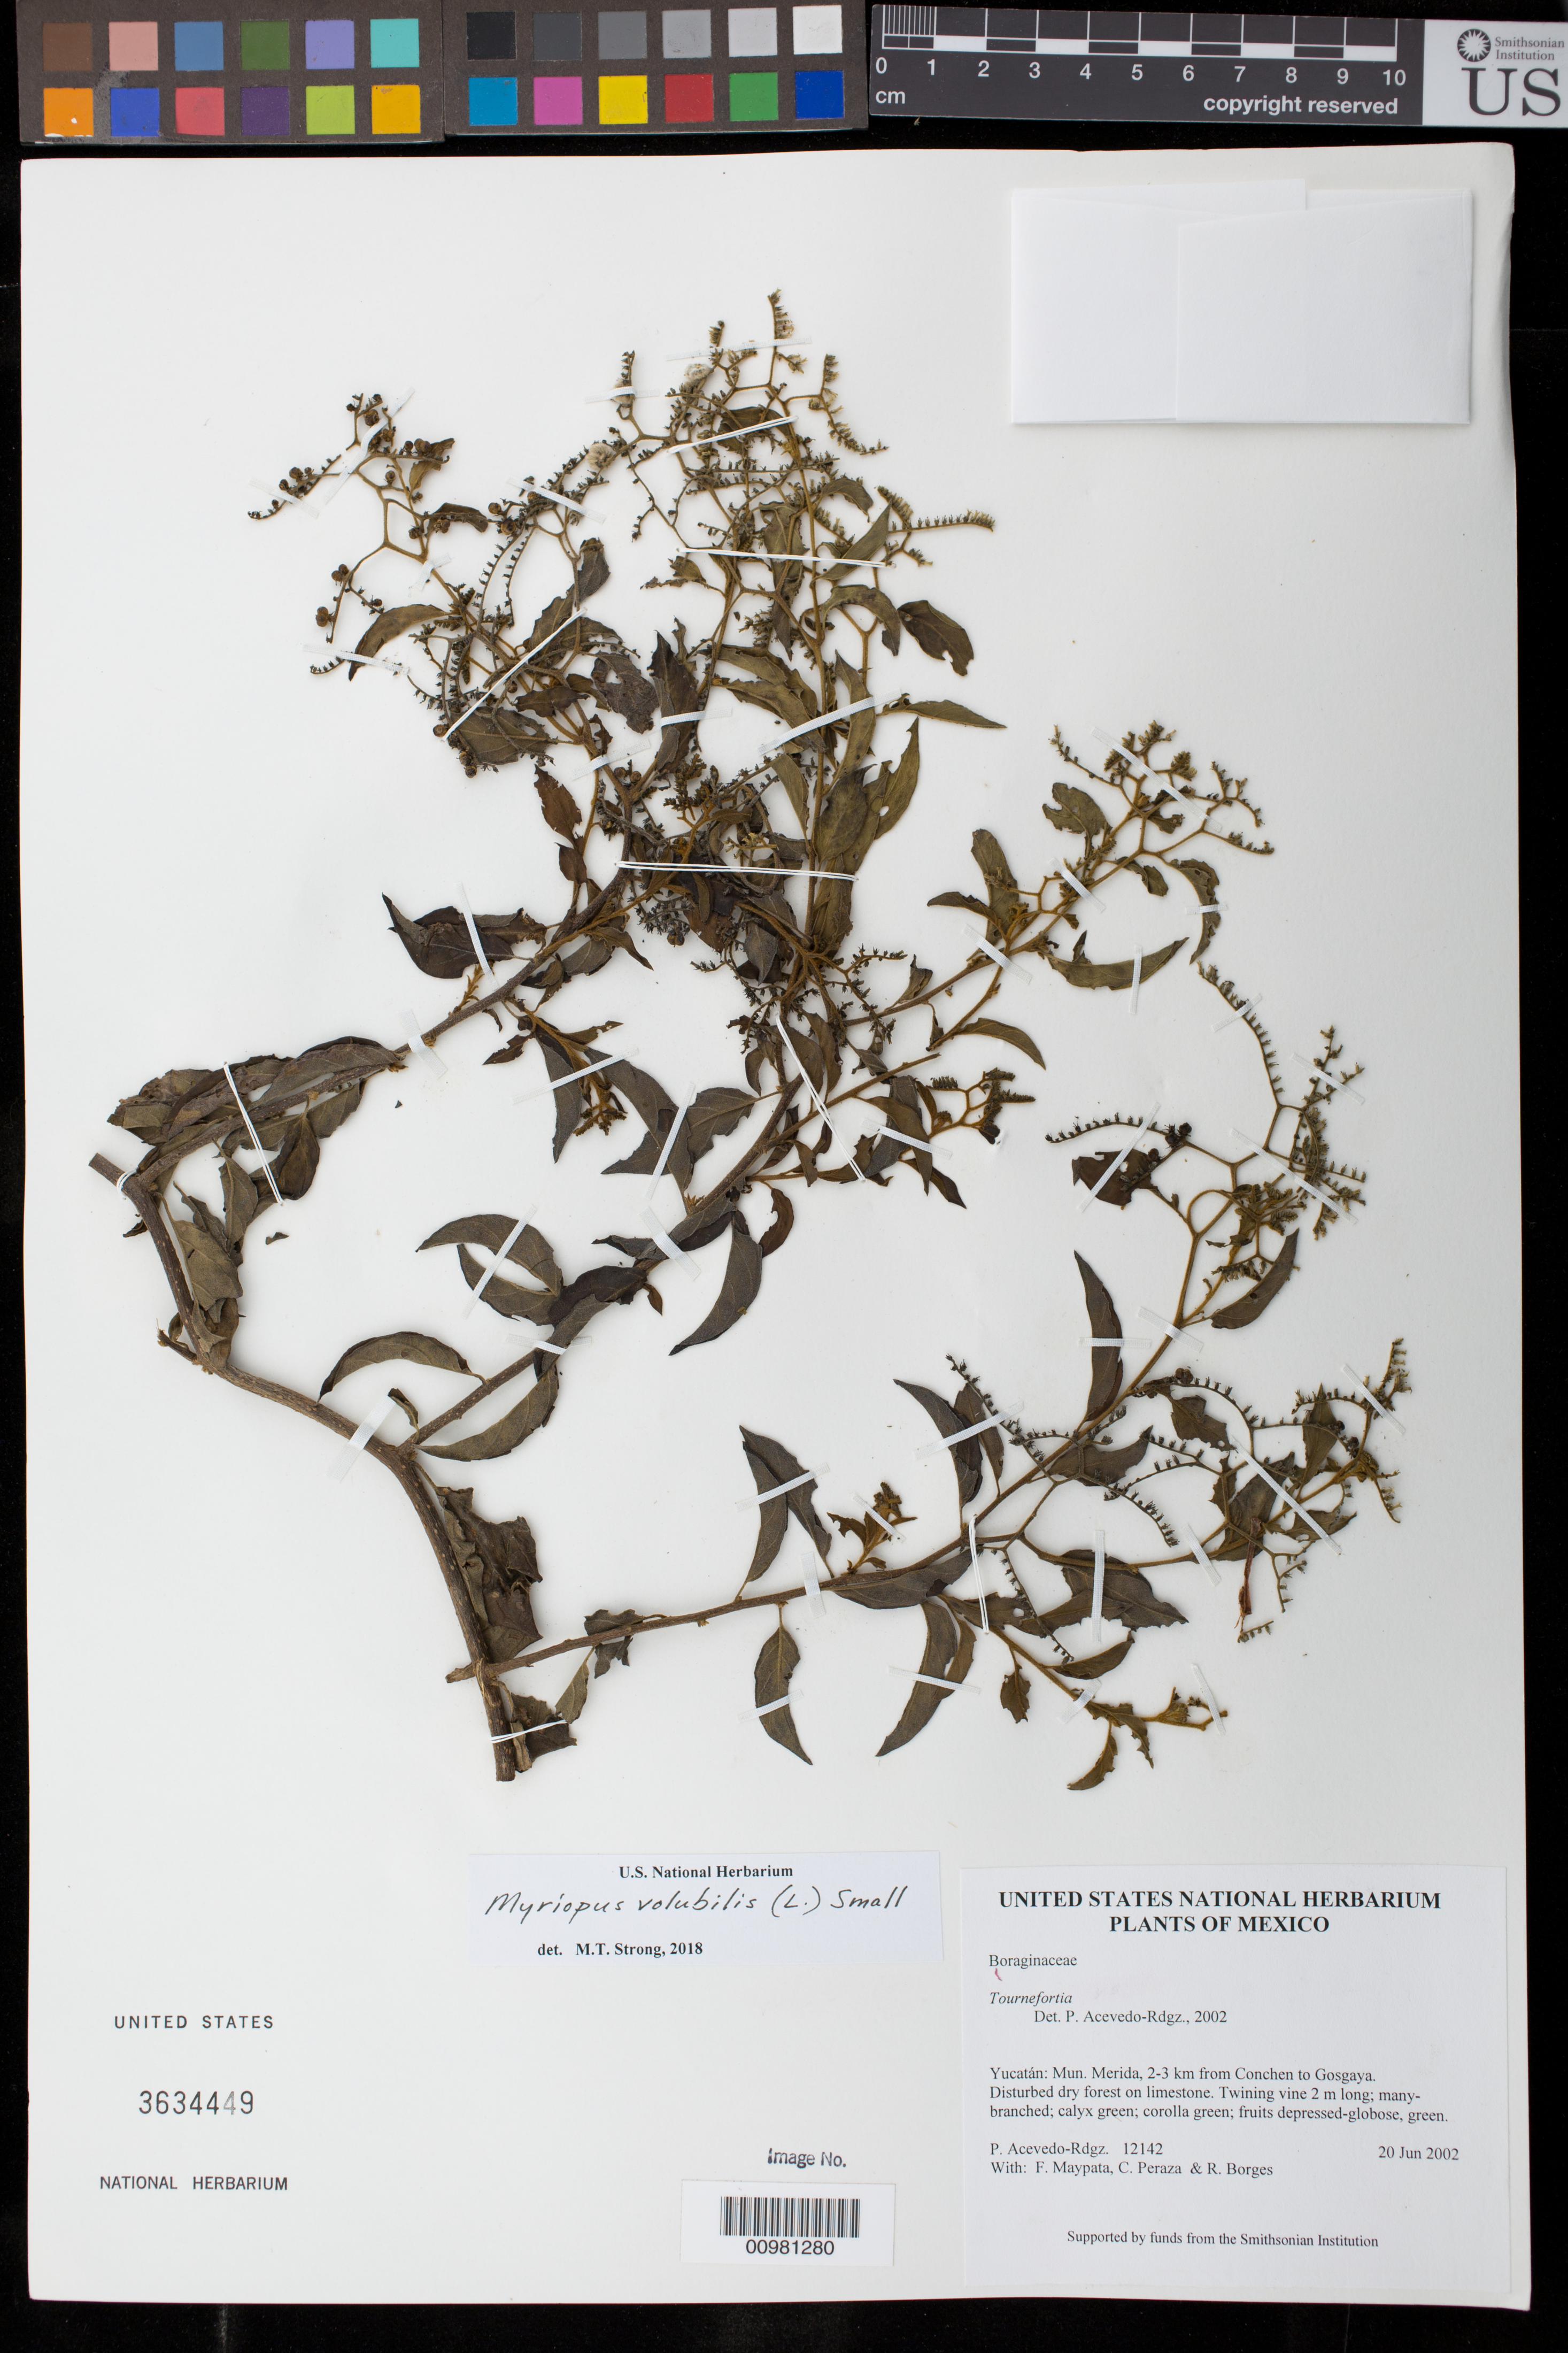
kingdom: Plantae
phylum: Tracheophyta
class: Magnoliopsida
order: Boraginales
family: Heliotropiaceae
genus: Myriopus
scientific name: Myriopus volubilis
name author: (L.) Small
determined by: Strong, Mark T., (BOT), Smithsonian Institution - National Museum of Natural History (UNITED STATES)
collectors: P. Acevedo-Rodr., F. Maypata, C. Peraza & R. Borges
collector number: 12142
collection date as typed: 20 Jun 2002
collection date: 2002-06-20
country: Mexico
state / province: Yucatán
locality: Yucatán: Mun. Merida, 2-3 km from Conchen to Gosgaya.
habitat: Disturbed dry forest on limestone.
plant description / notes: US, NY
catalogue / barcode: US 3634449